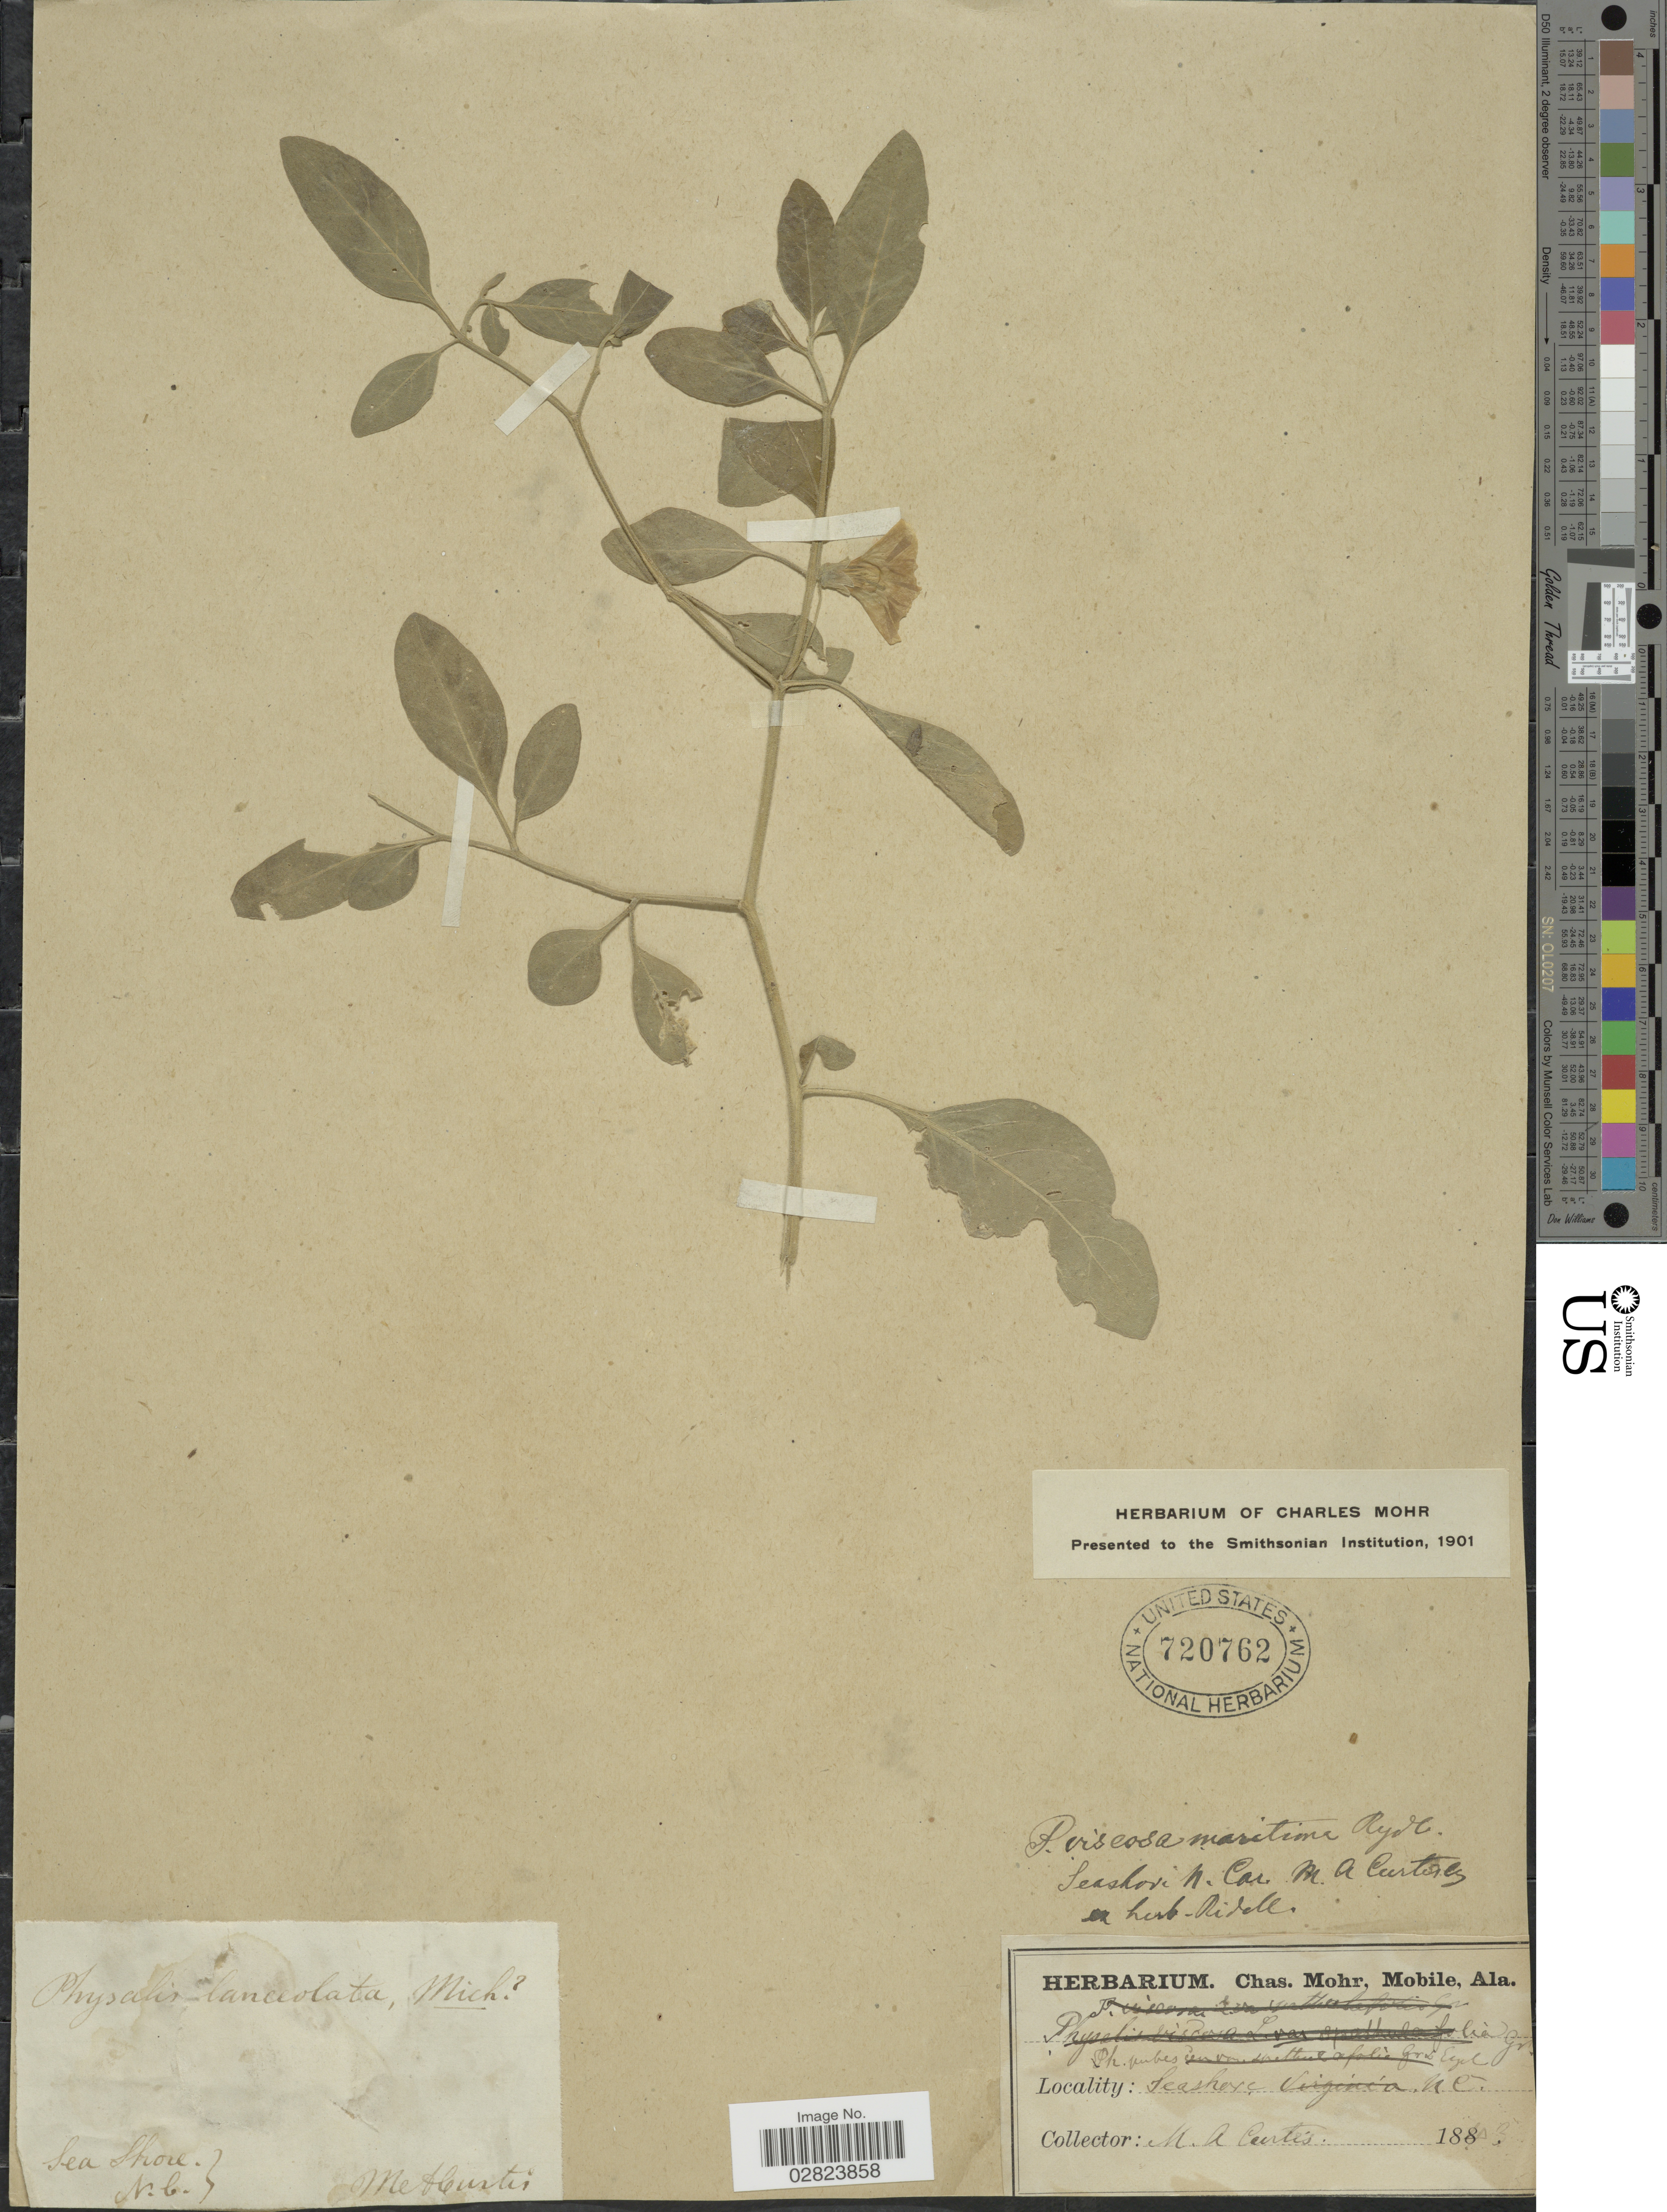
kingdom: Plantae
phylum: Tracheophyta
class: Magnoliopsida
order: Solanales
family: Solanaceae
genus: Physalis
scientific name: Physalis maritima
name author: M.A. Curtis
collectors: M. A. Curtis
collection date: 1843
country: United States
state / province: North Carolina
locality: Seashore.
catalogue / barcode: US 720762